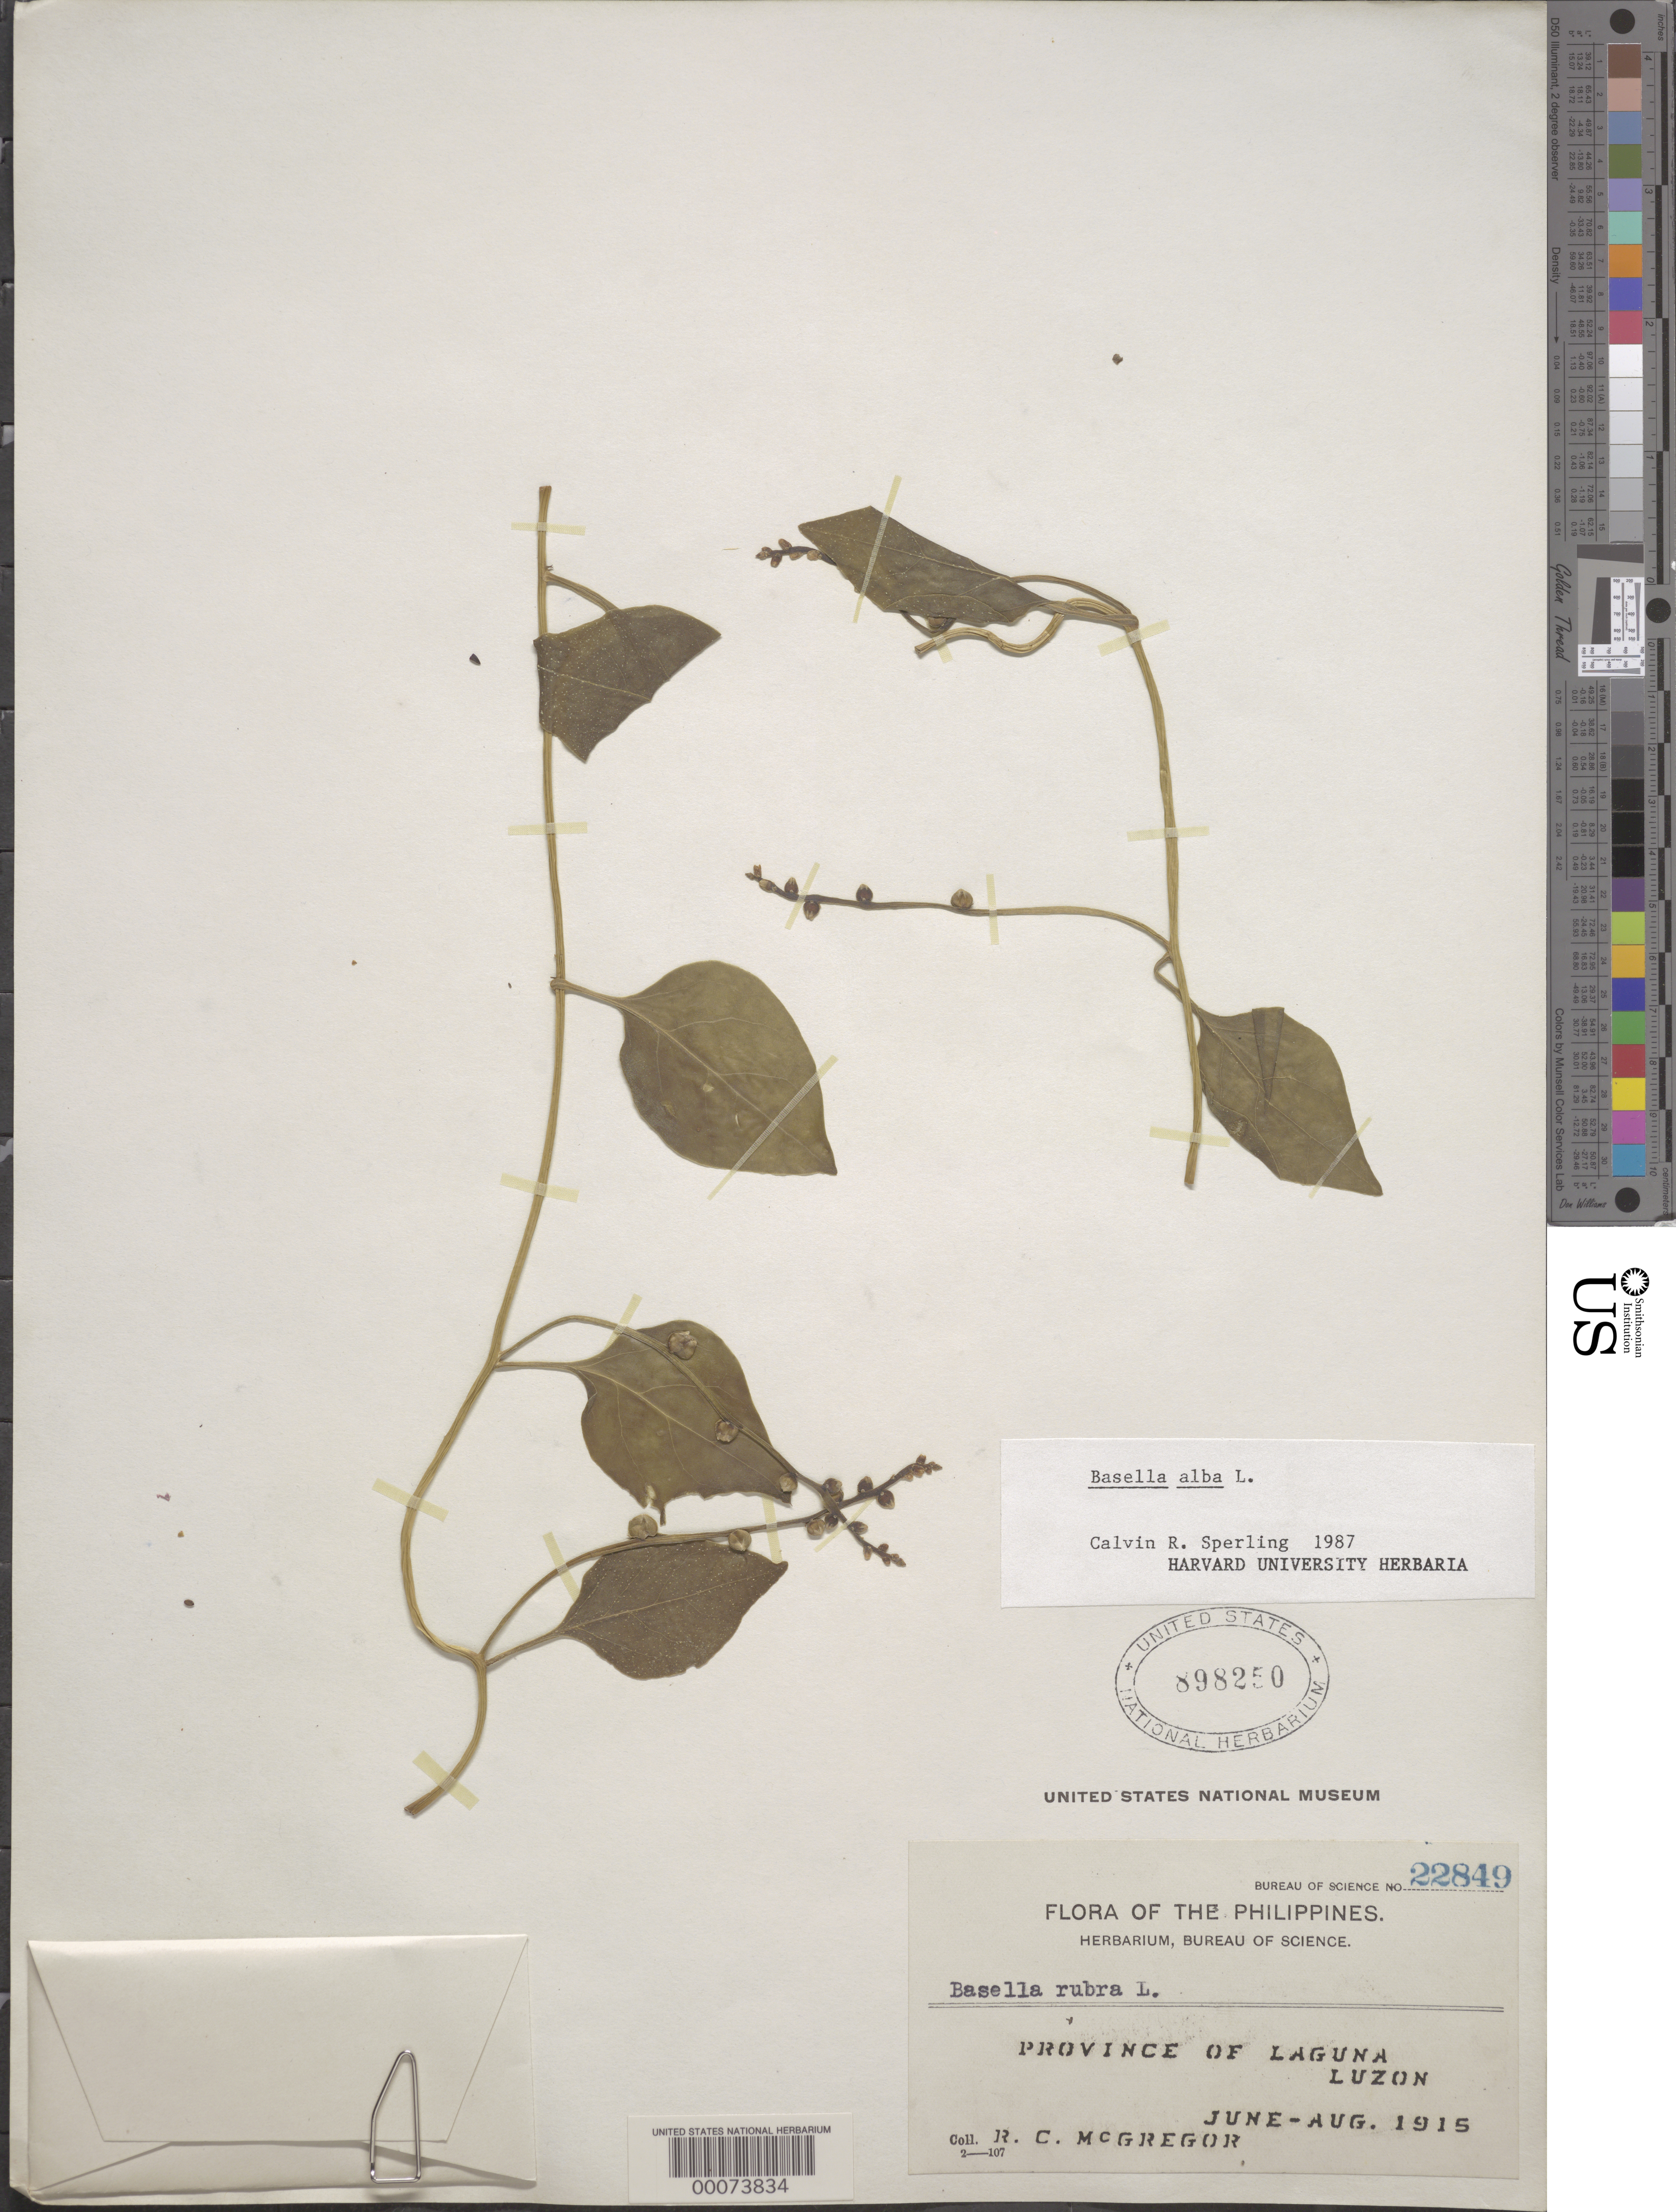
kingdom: Plantae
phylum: Tracheophyta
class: Magnoliopsida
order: Caryophyllales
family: Basellaceae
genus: Basella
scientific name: Basella alba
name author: L.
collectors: R. C. McGregor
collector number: Bureau of Science 22849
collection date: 1915-06/1915-08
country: Philippines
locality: Province of Laguna. Luzon.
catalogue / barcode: US 898250